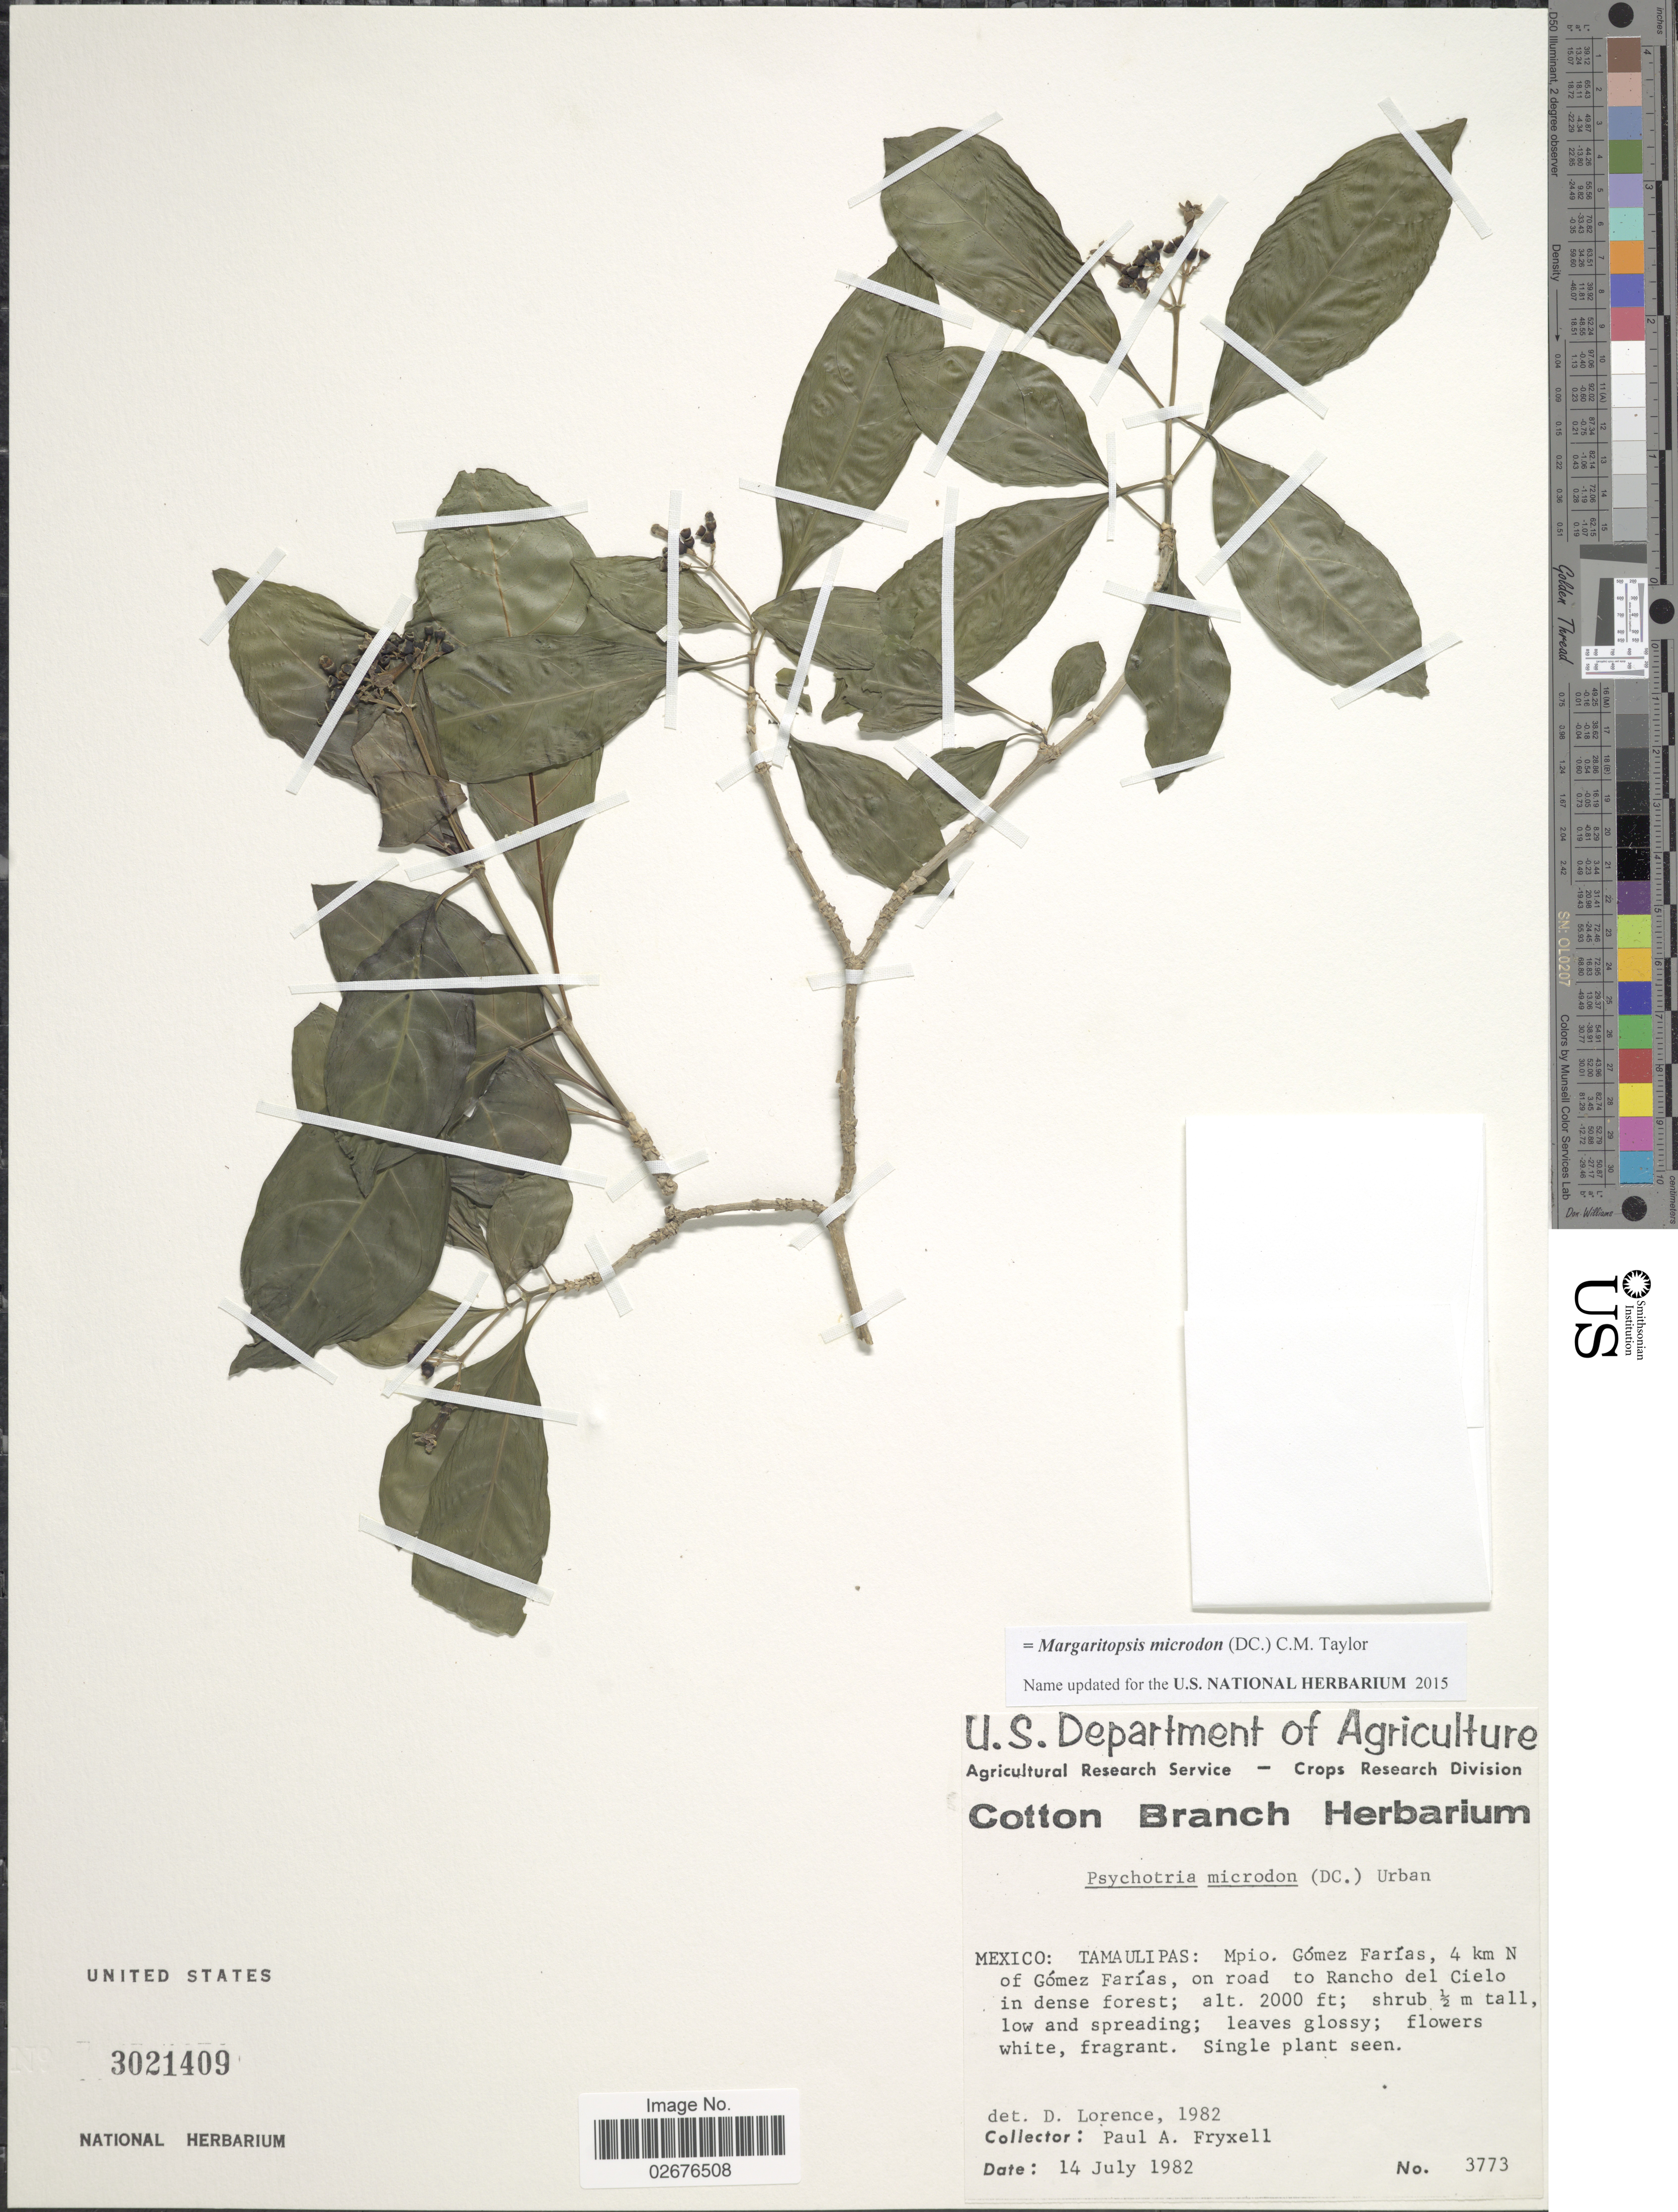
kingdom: Plantae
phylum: Tracheophyta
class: Magnoliopsida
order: Gentianales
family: Rubiaceae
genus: Margaritopsis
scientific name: Margaritopsis microdon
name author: (DC.) C.M. Taylor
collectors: P. A. Fryxell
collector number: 3773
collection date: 1982-07-14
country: Mexico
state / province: Tamaulipas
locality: Mpio. Gomez Farias, 4 km N of Gomez Farias, on road to Rancho del Cielo in dense forest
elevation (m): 610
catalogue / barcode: US 3021409